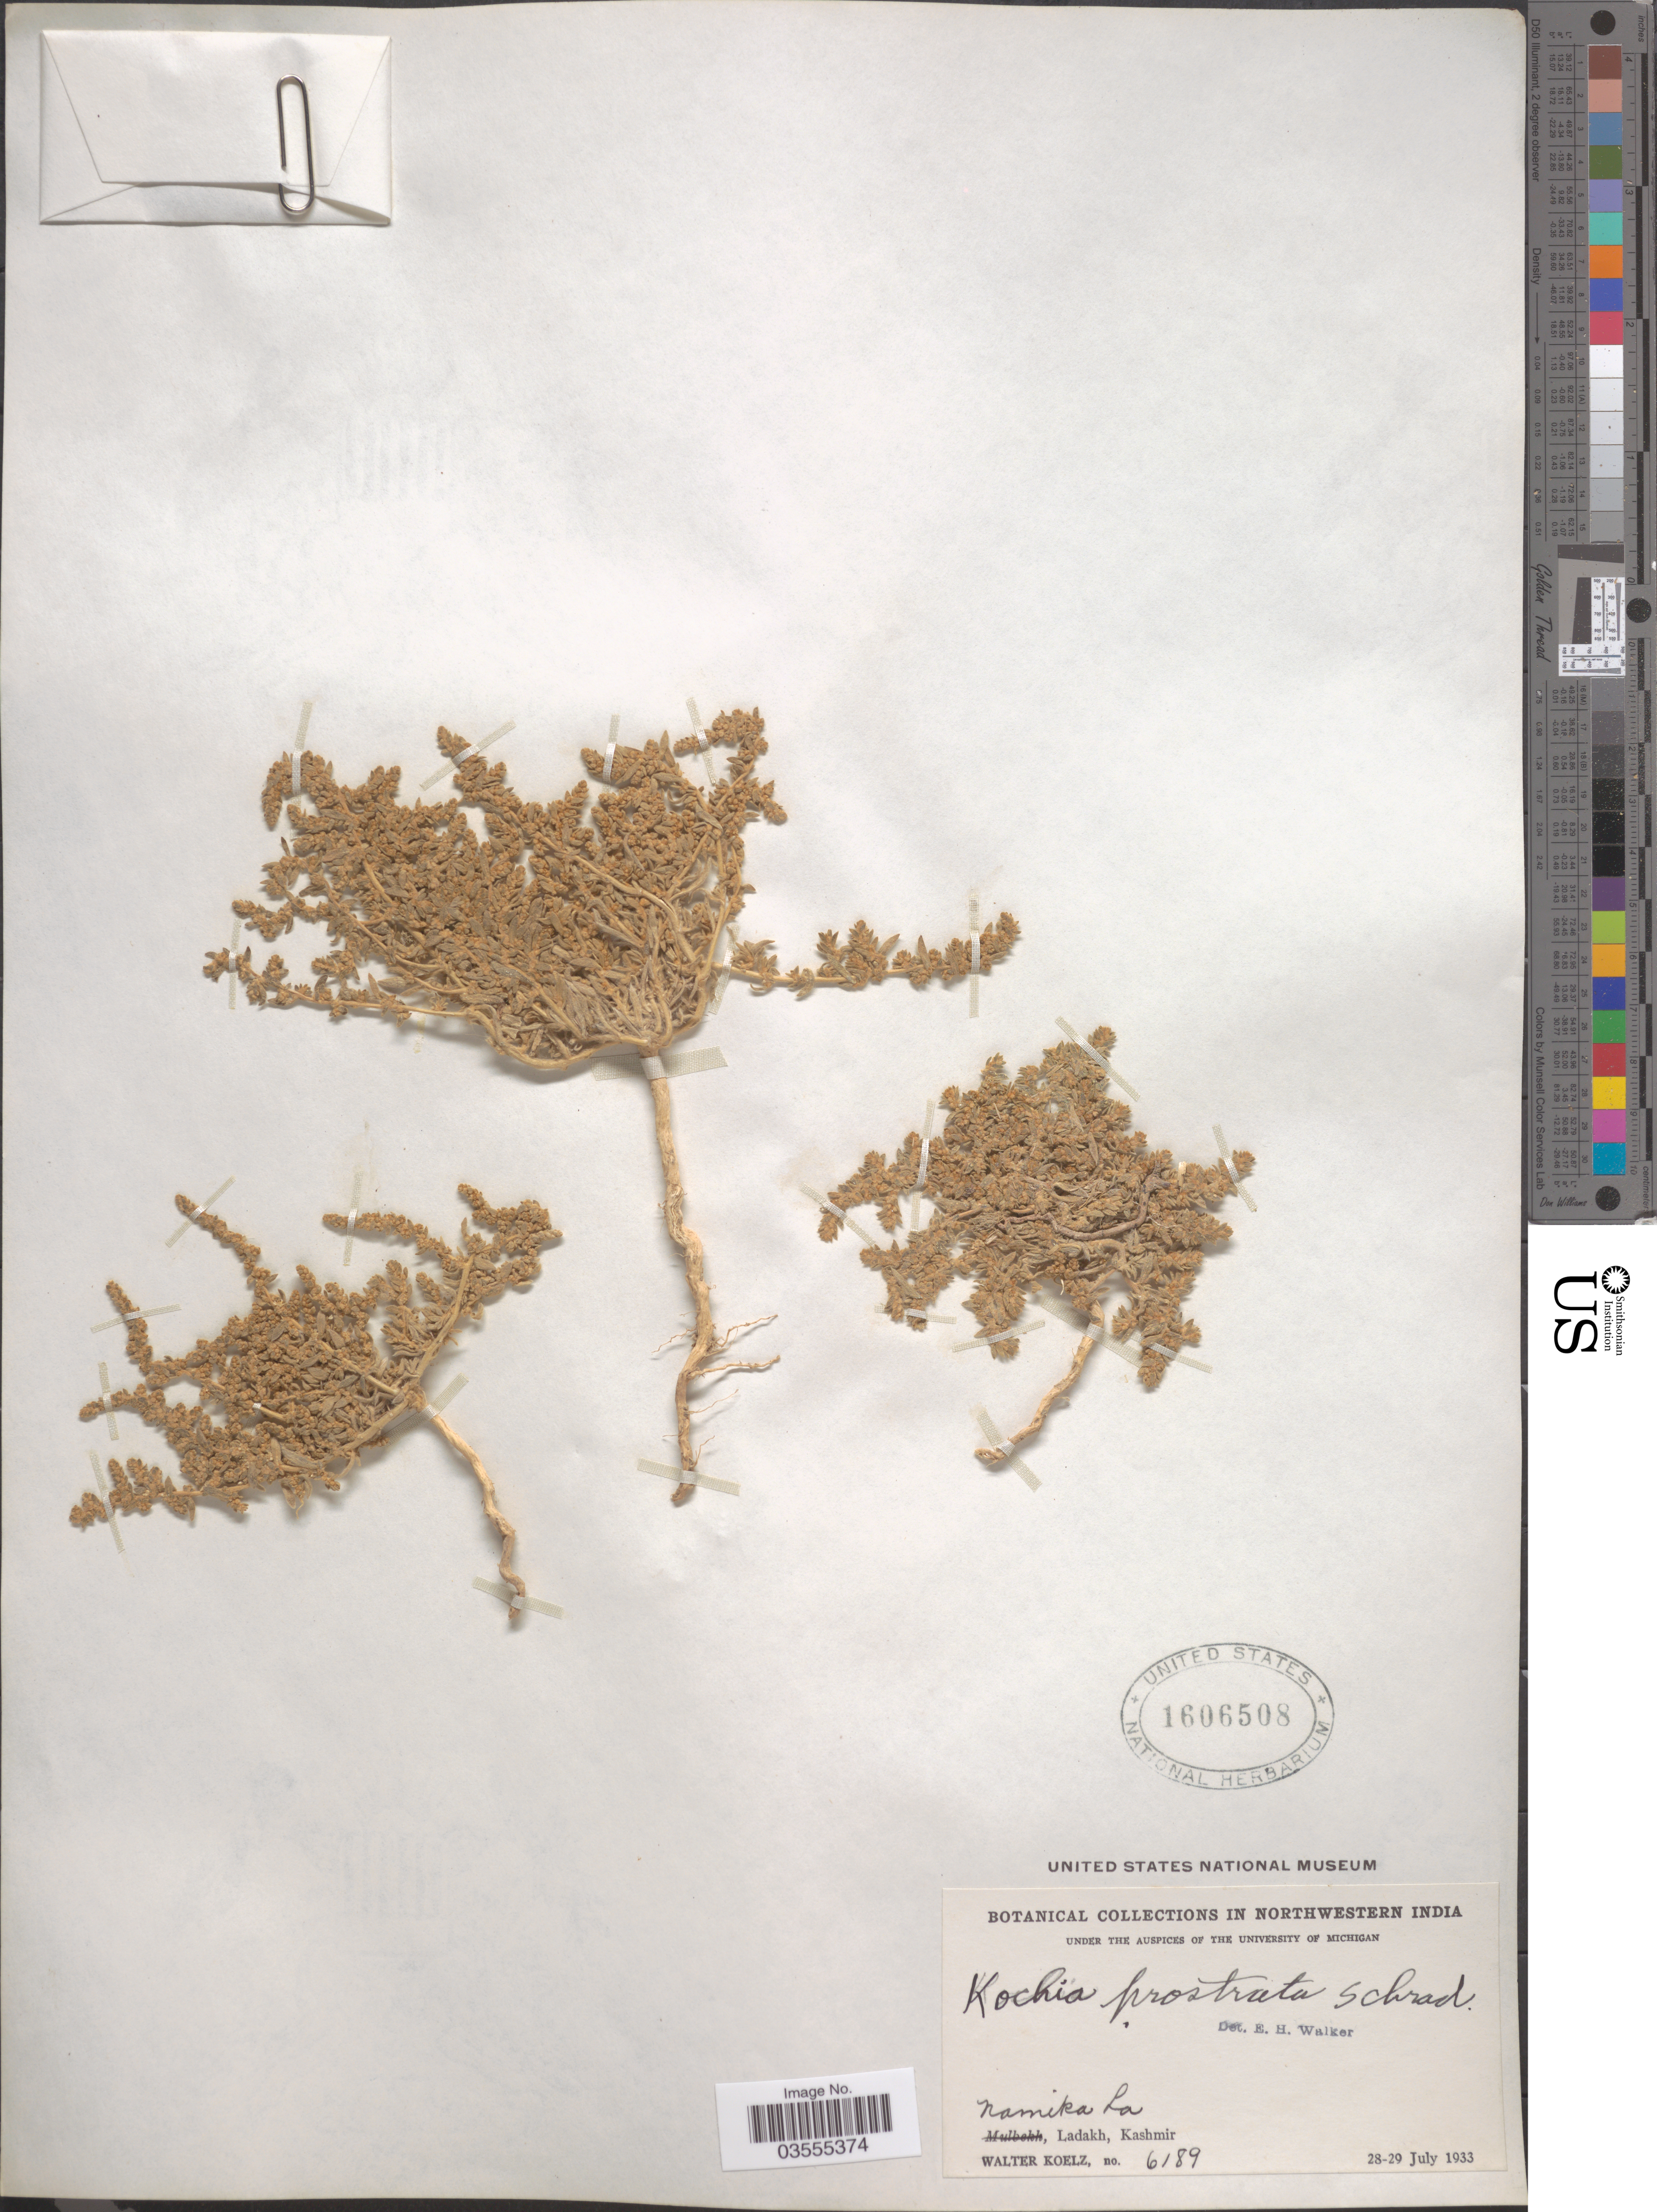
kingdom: Plantae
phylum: Tracheophyta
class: Magnoliopsida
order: Caryophyllales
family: Amaranthaceae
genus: Bassia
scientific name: Bassia prostrata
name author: (L.) Beck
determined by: U.S. National Herbarium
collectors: W. N. Koelz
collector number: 6189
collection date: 1933-07-28/1933-07-29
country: India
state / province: Jammu and Kashmir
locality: Northwestern India. Namika La. Ladakh, Kashmir.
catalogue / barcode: US 1606508